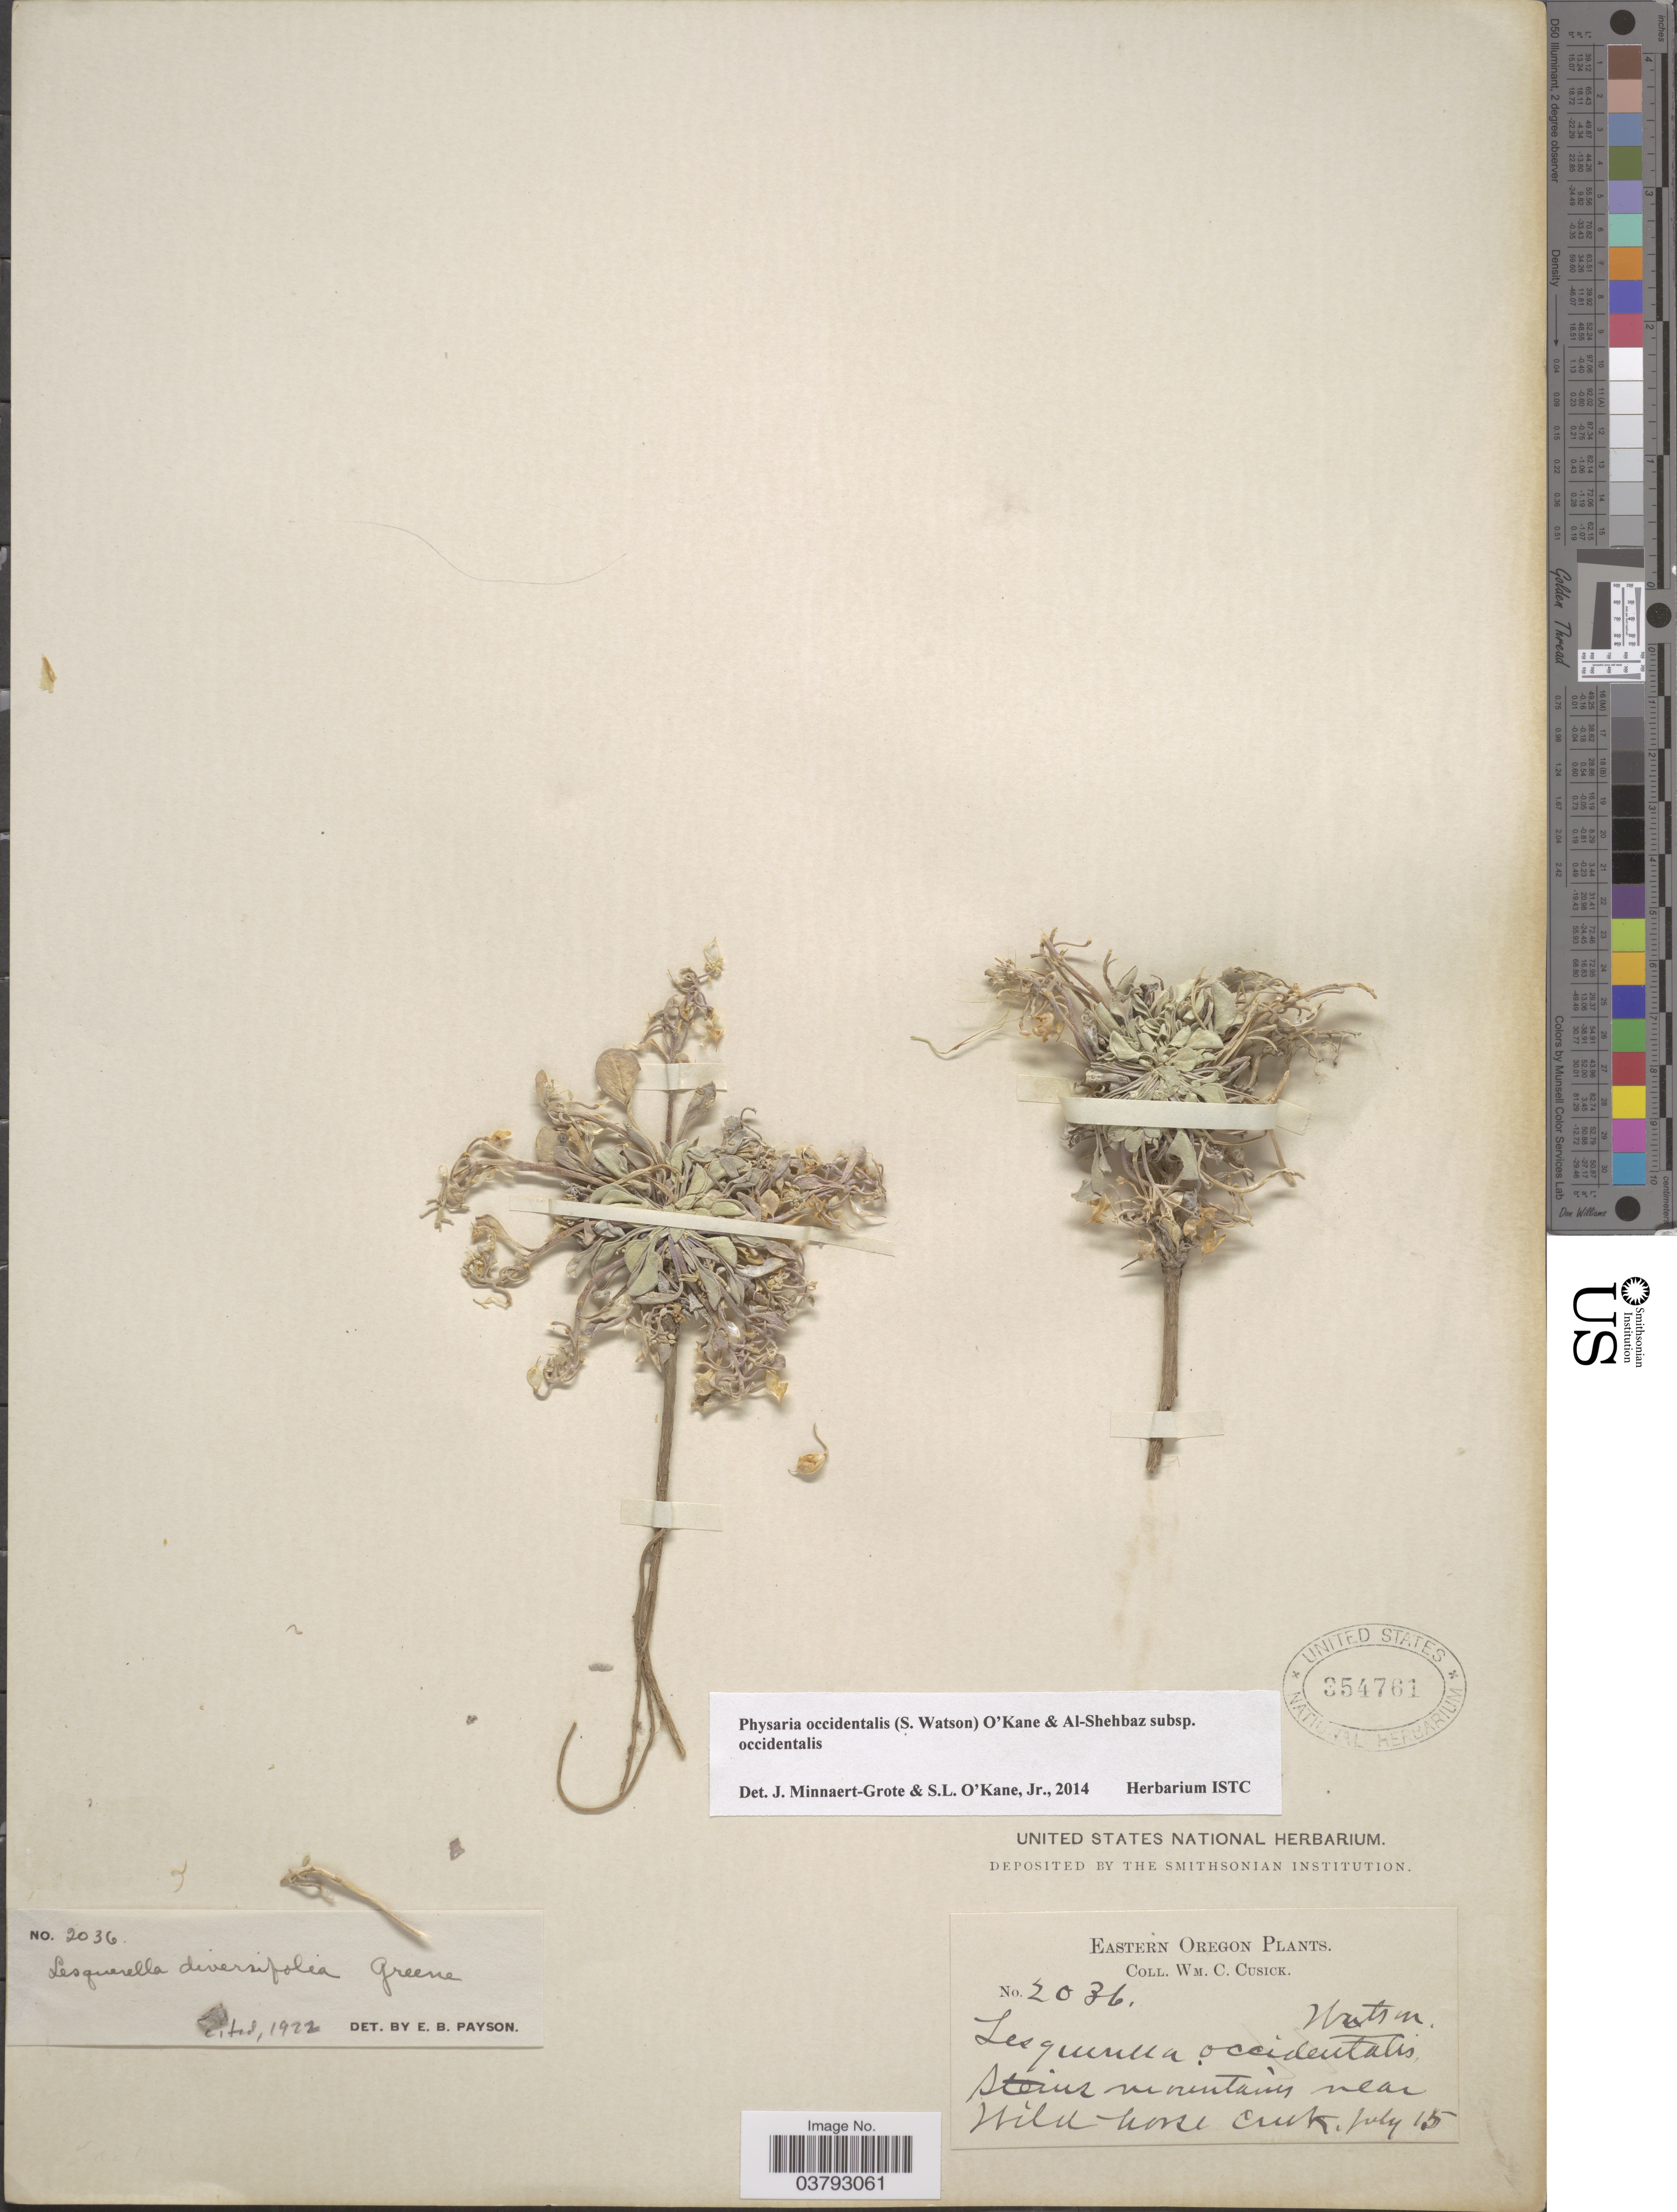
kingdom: Plantae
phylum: Tracheophyta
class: Magnoliopsida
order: Brassicales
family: Brassicaceae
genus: Physaria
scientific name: Physaria occidentalis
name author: (S. Watson) O'Kane & Al-Shehbaz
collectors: W. C. Cusick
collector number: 2036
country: United States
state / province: Oregon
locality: Eastern Oregon. Steins mountains near Wild-horse Creek.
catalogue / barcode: US 354761